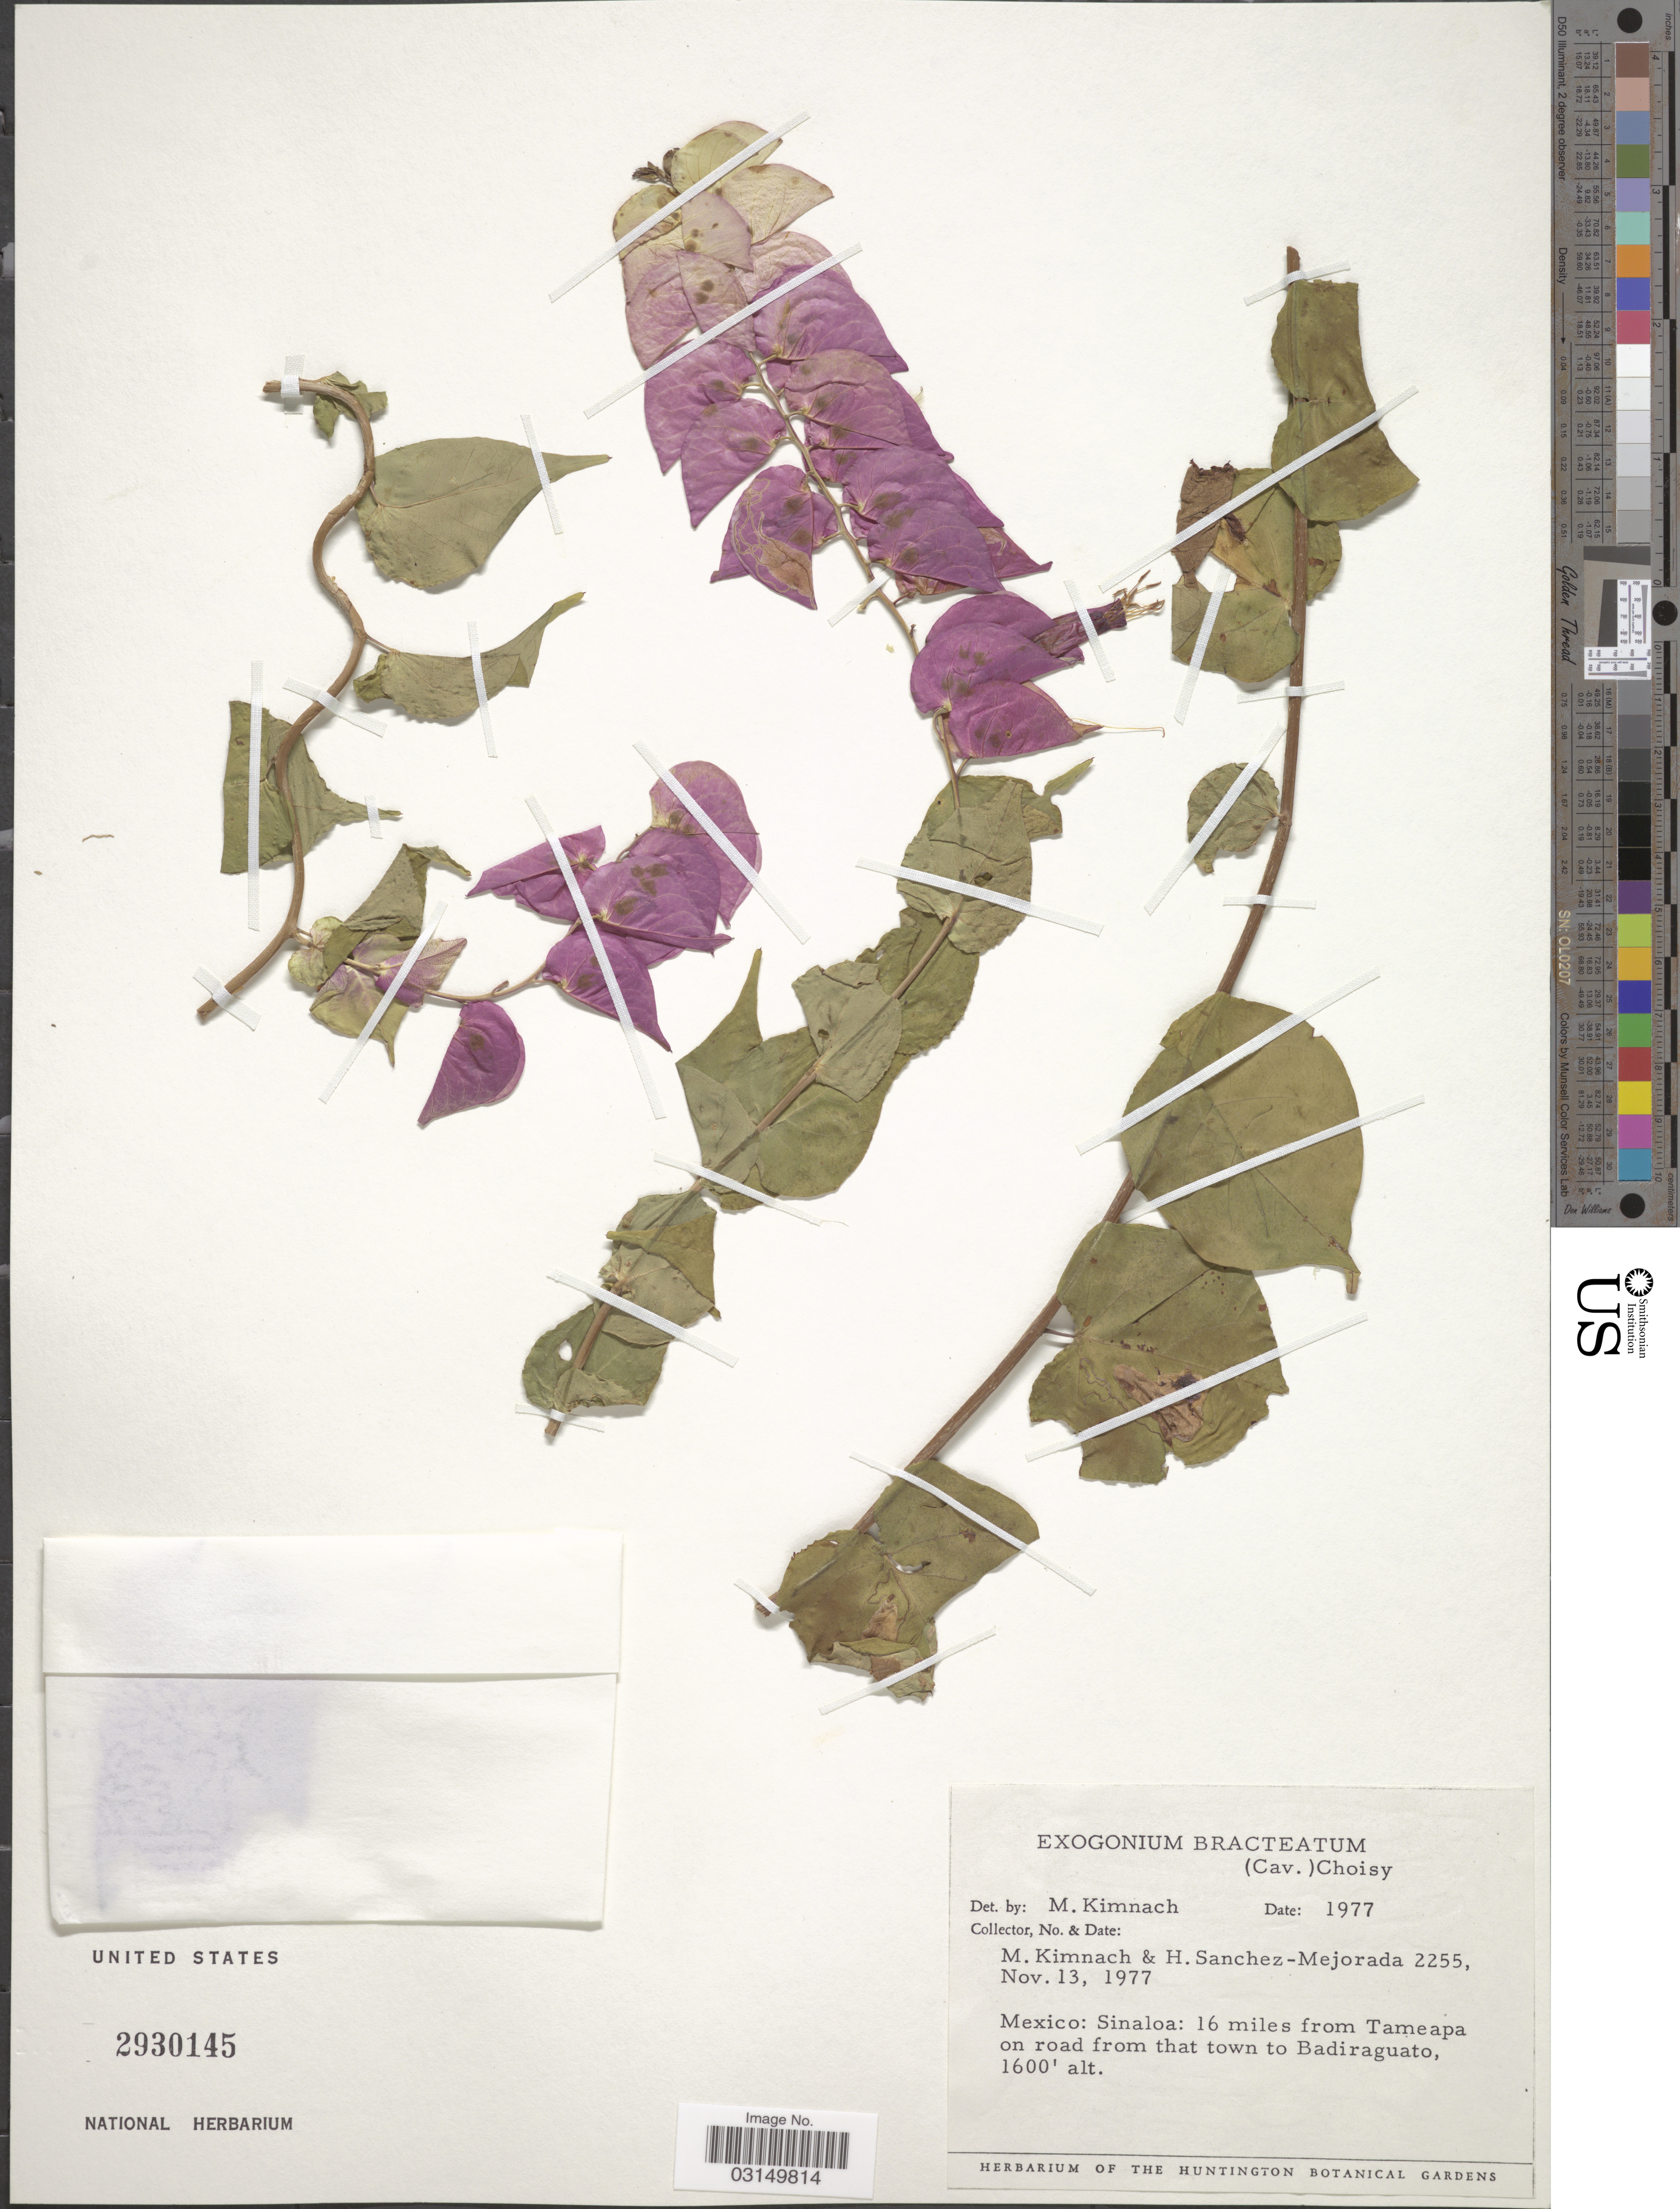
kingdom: Plantae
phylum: Tracheophyta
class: Magnoliopsida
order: Solanales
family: Convolvulaceae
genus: Ipomoea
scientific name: Ipomoea bracteata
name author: Cav.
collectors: M. W. Kimnach & H. Sánchez-Mejorada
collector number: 2255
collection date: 1977-11-13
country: Mexico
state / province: Sinaloa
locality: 16 miles from Tameapa on road from that town to Badiragauto.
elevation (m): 488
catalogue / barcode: US 2930145